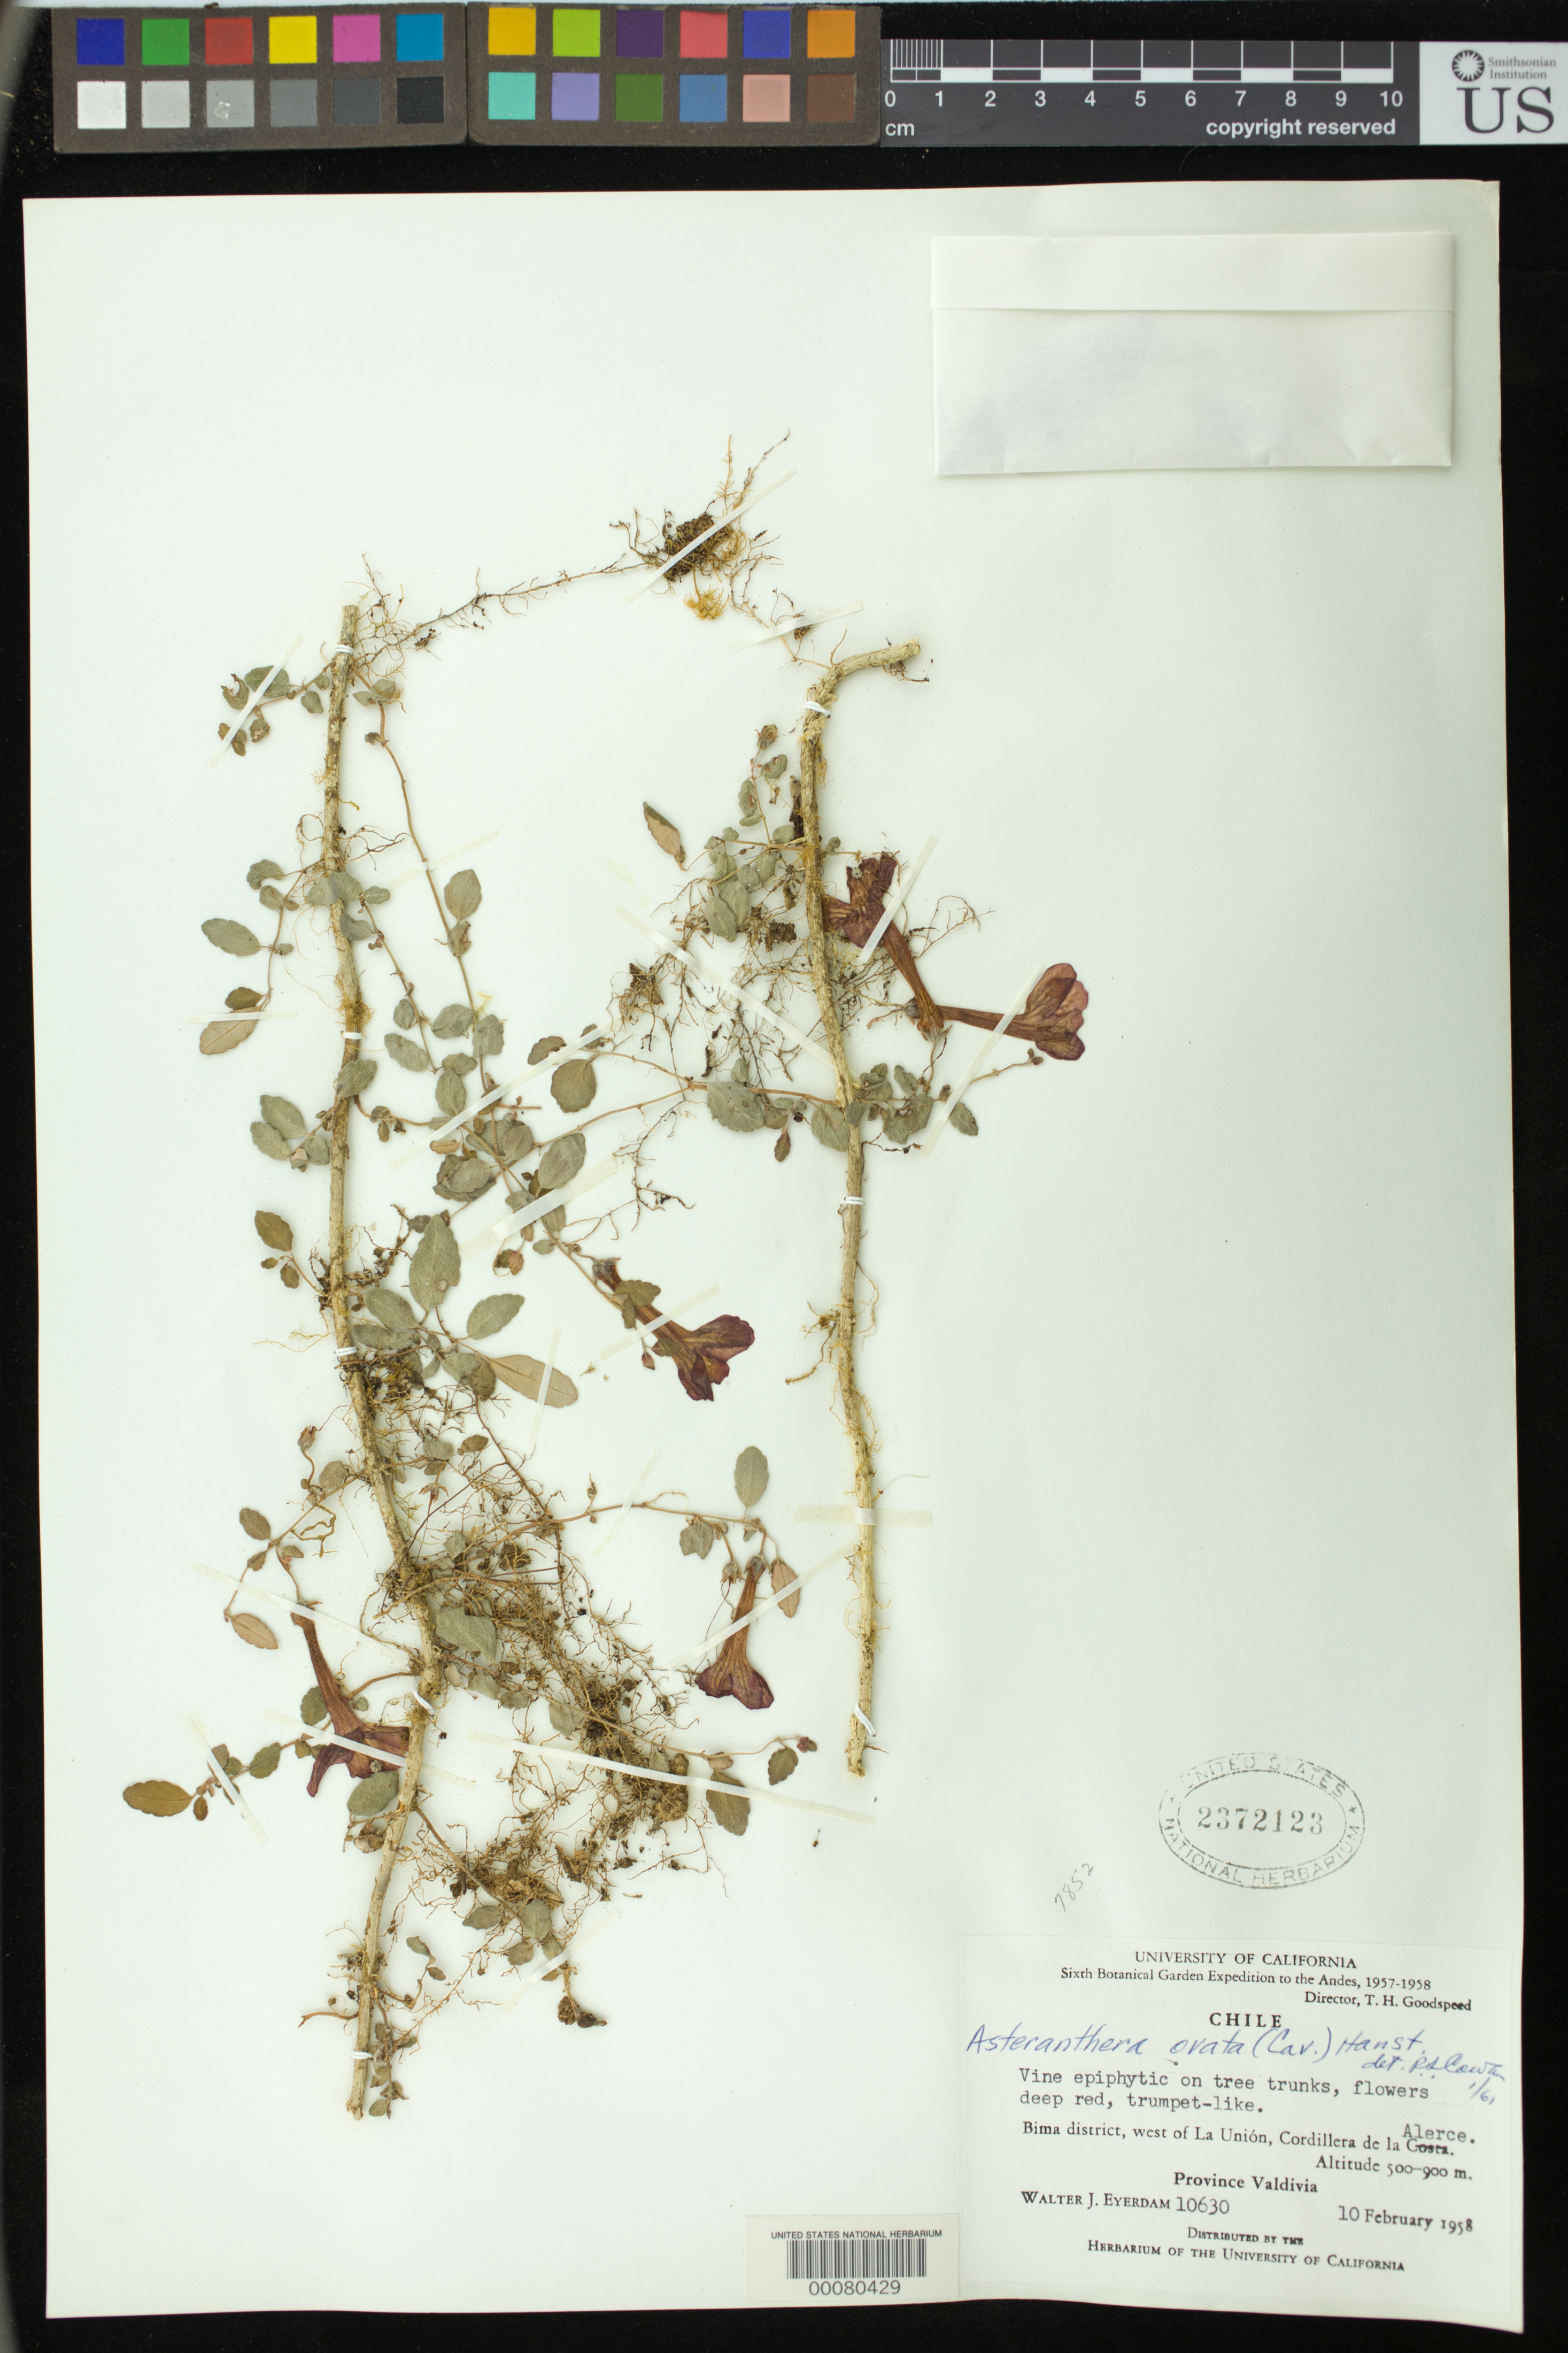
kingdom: Plantae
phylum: Tracheophyta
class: Magnoliopsida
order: Lamiales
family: Gesneriaceae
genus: Asteranthera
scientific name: Asteranthera ovata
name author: (Cav.) Hanst.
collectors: W. J. Eyerdam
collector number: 10630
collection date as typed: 10 Feb 1958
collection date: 1958-02-10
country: Chile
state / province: Los Ríos (XIV)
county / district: Valdivia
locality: Bima District, W of La Union, Cordillera de la Alerce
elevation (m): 500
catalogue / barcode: US 2372123